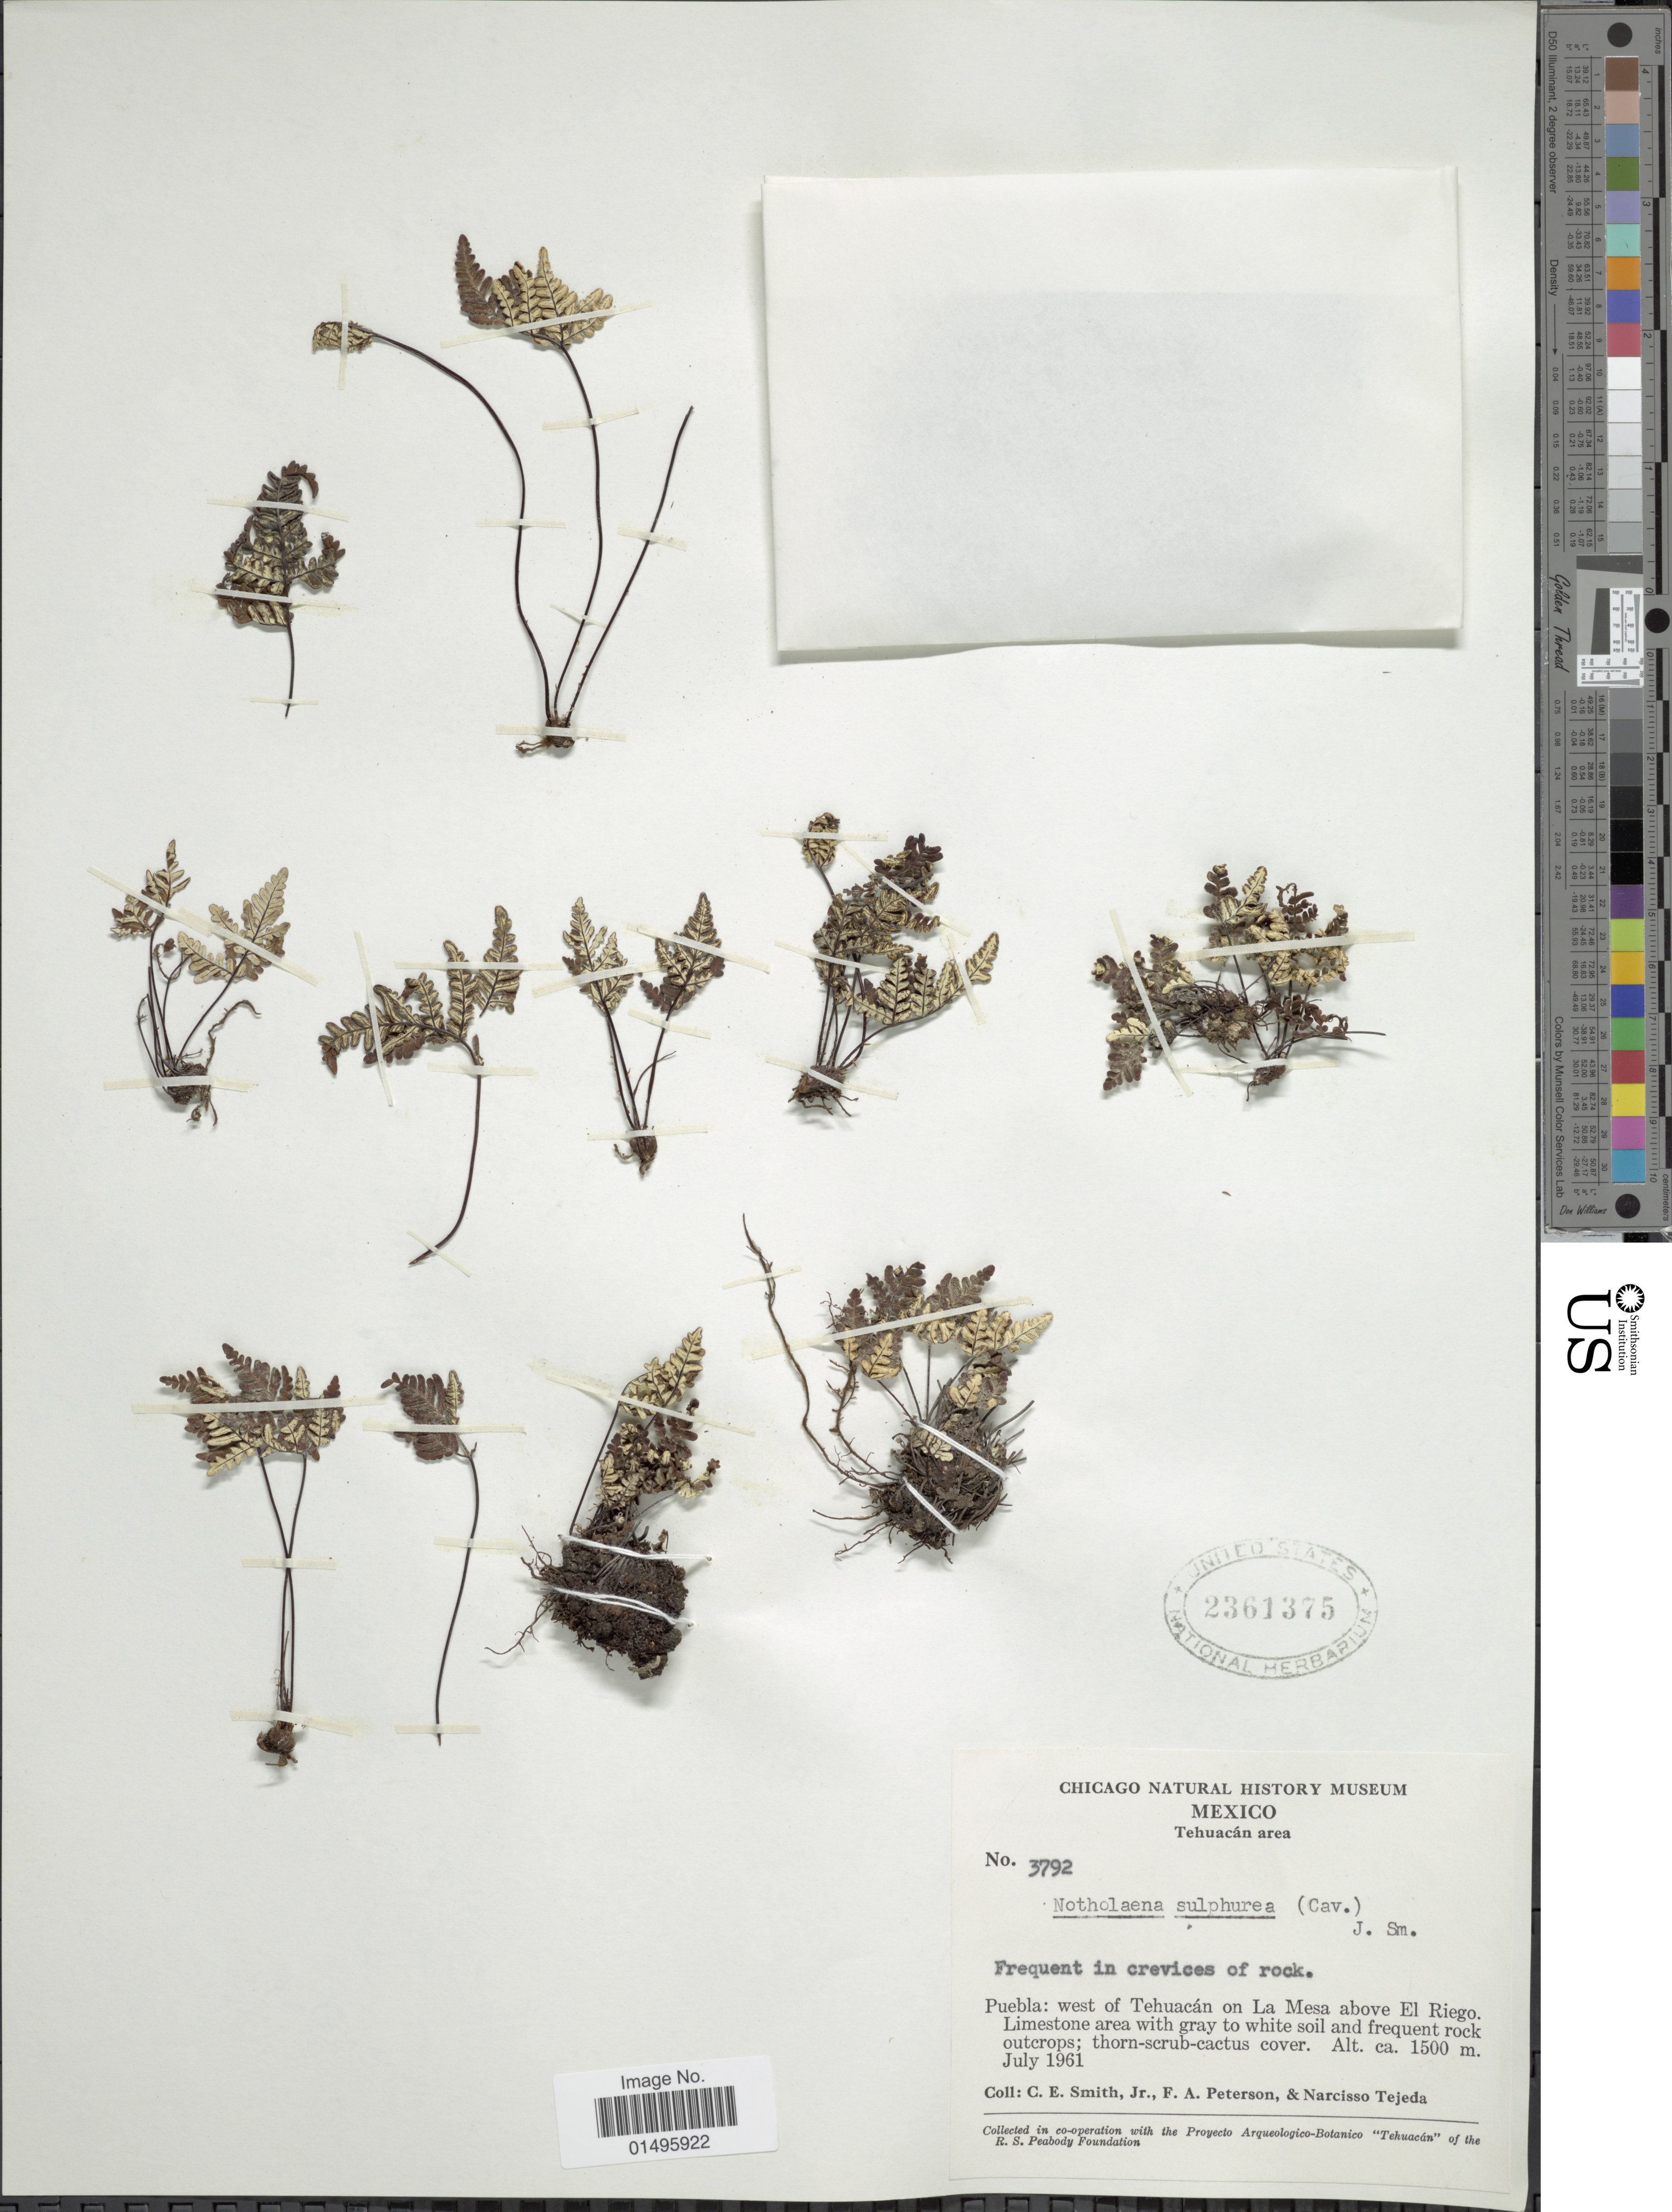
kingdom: Plantae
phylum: Tracheophyta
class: Polypodiopsida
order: Polypodiales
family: Pteridaceae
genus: Notholaena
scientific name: Notholaena sulphurea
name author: (Cav.) Small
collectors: C. E. Smith Jr., F. A. Peterson & N. Tejeda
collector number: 3792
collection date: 1961-07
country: Mexico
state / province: Puebla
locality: Mexico, Tehuacan area, west of Tehuacan on La Mesa above El Riego.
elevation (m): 1500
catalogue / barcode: US 2361375